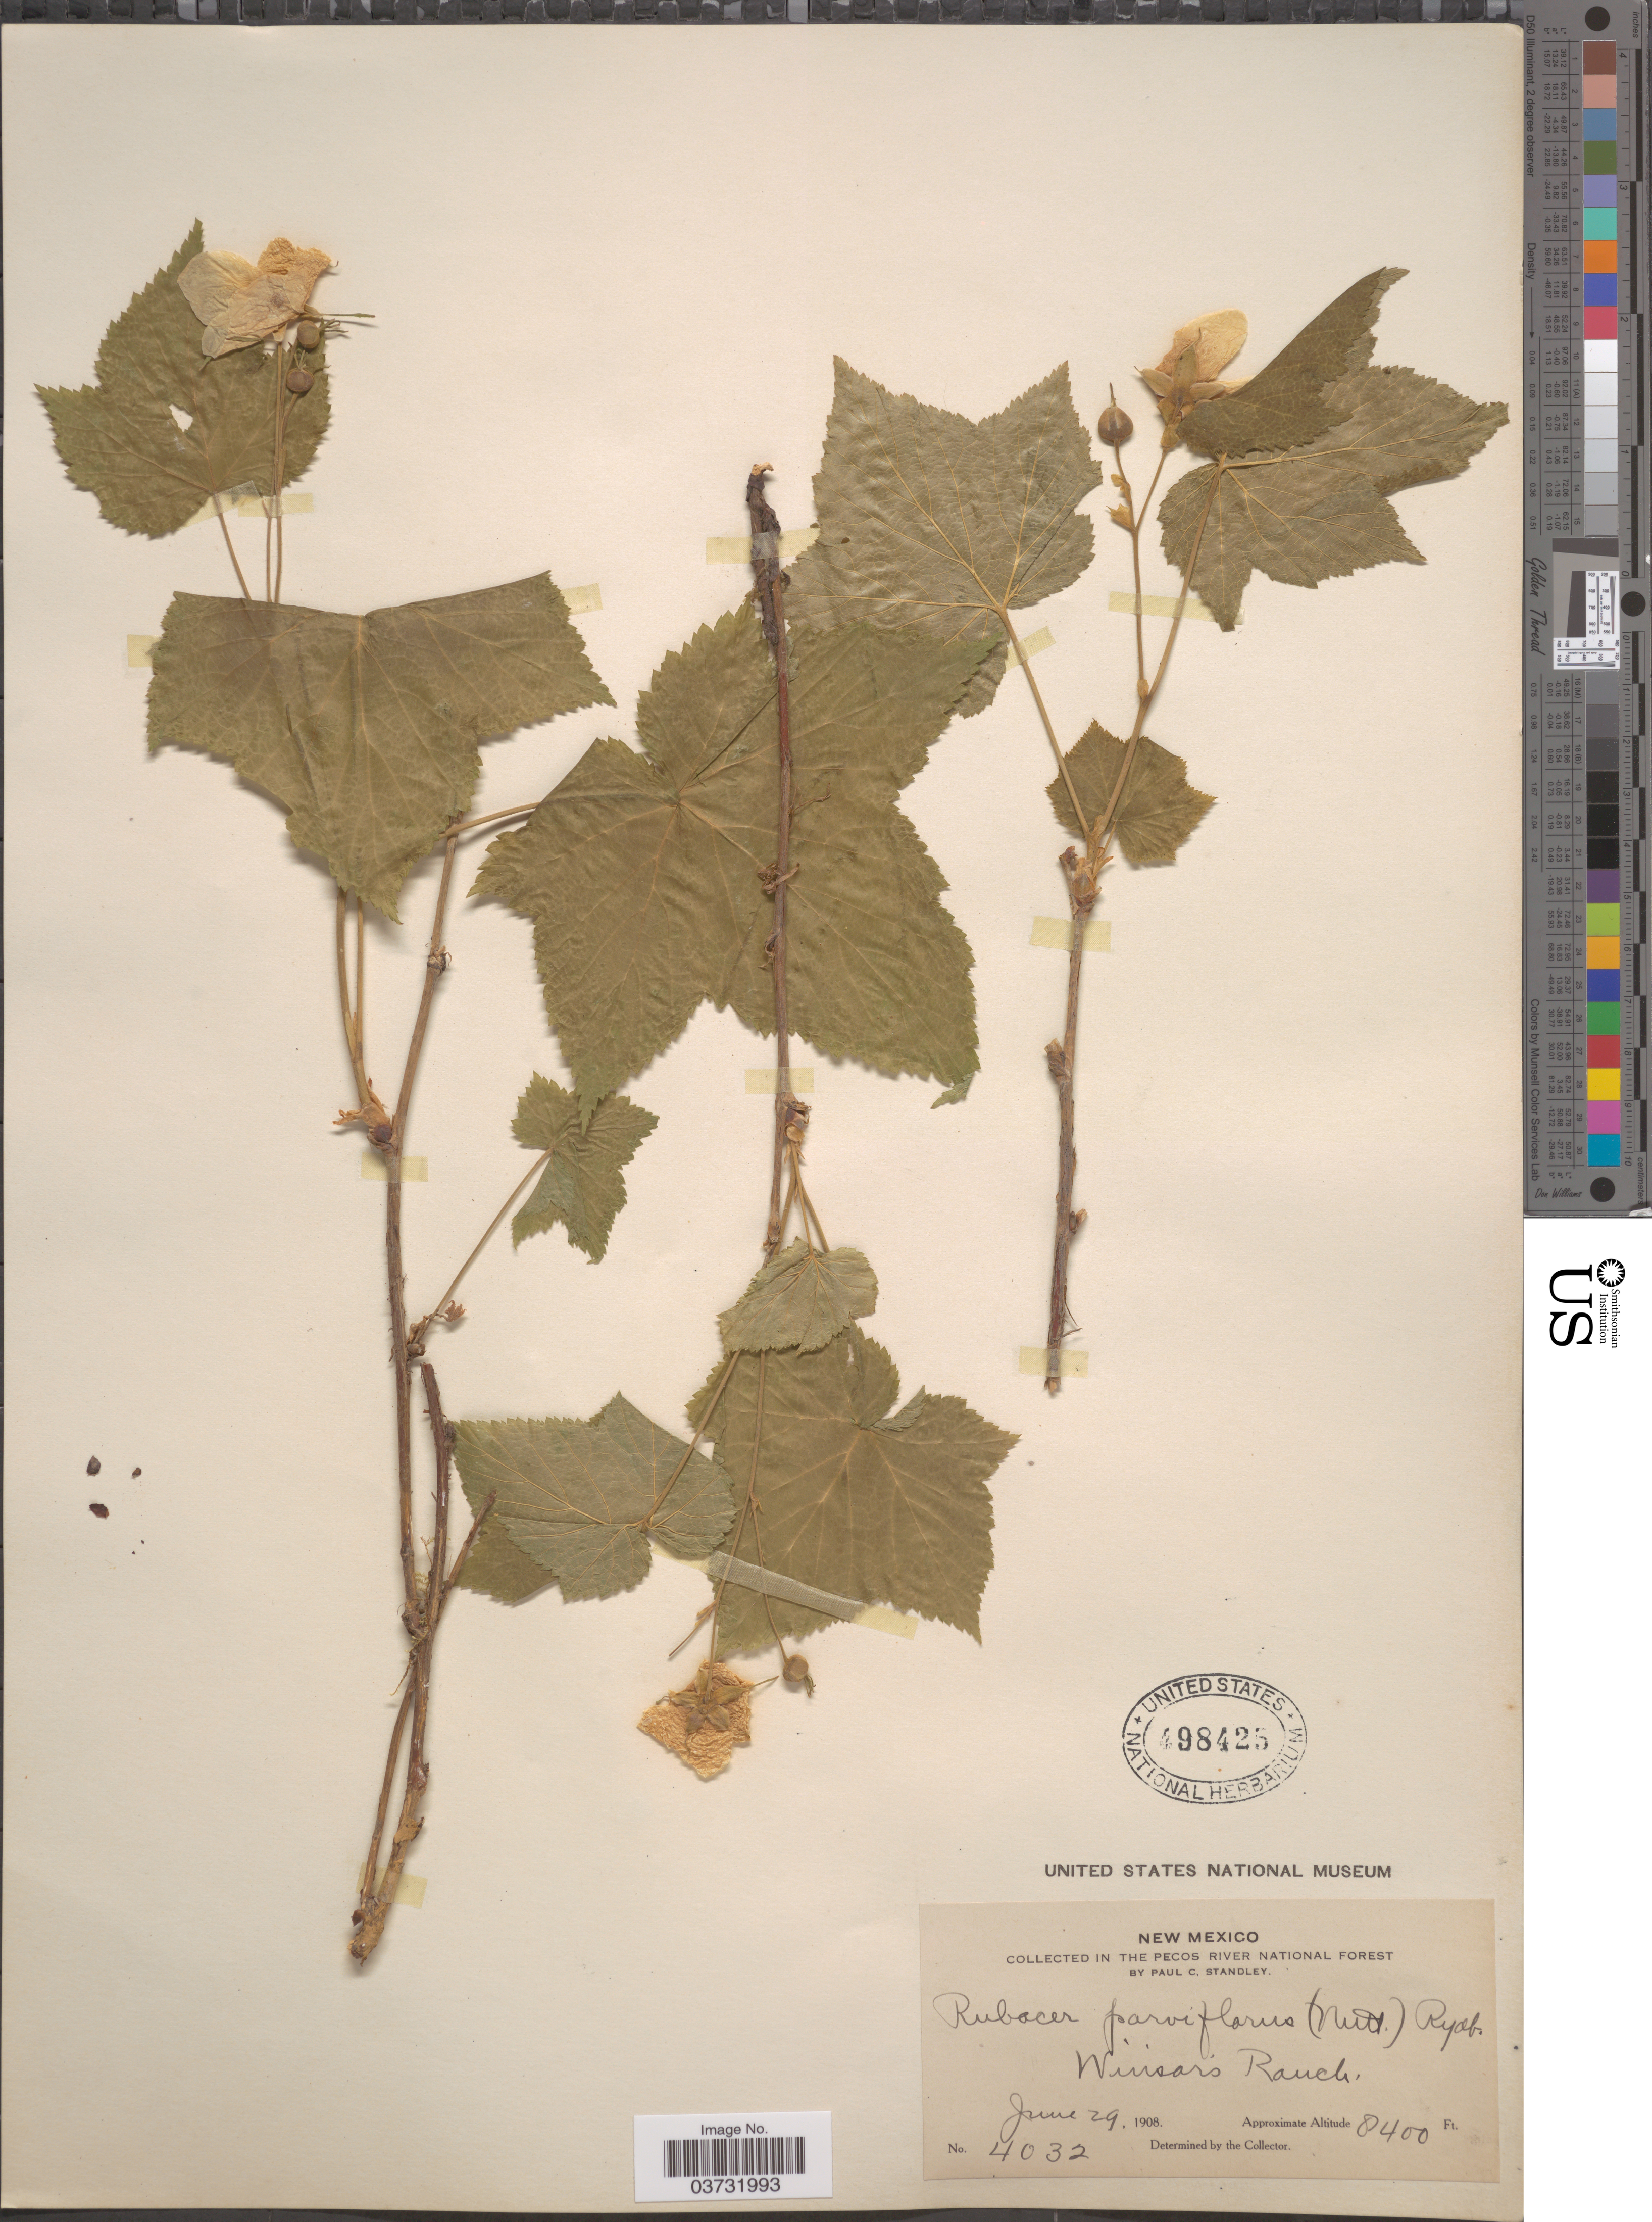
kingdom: Plantae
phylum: Tracheophyta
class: Magnoliopsida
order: Rosales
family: Rosaceae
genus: Rubus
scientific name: Rubus parviflorus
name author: Nutt.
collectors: P. C. Standley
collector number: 4032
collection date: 1908-06-29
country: United States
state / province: New Mexico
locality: In the Pecos River National Forest. Winsor's Ranch.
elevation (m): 2560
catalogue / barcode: US 498425